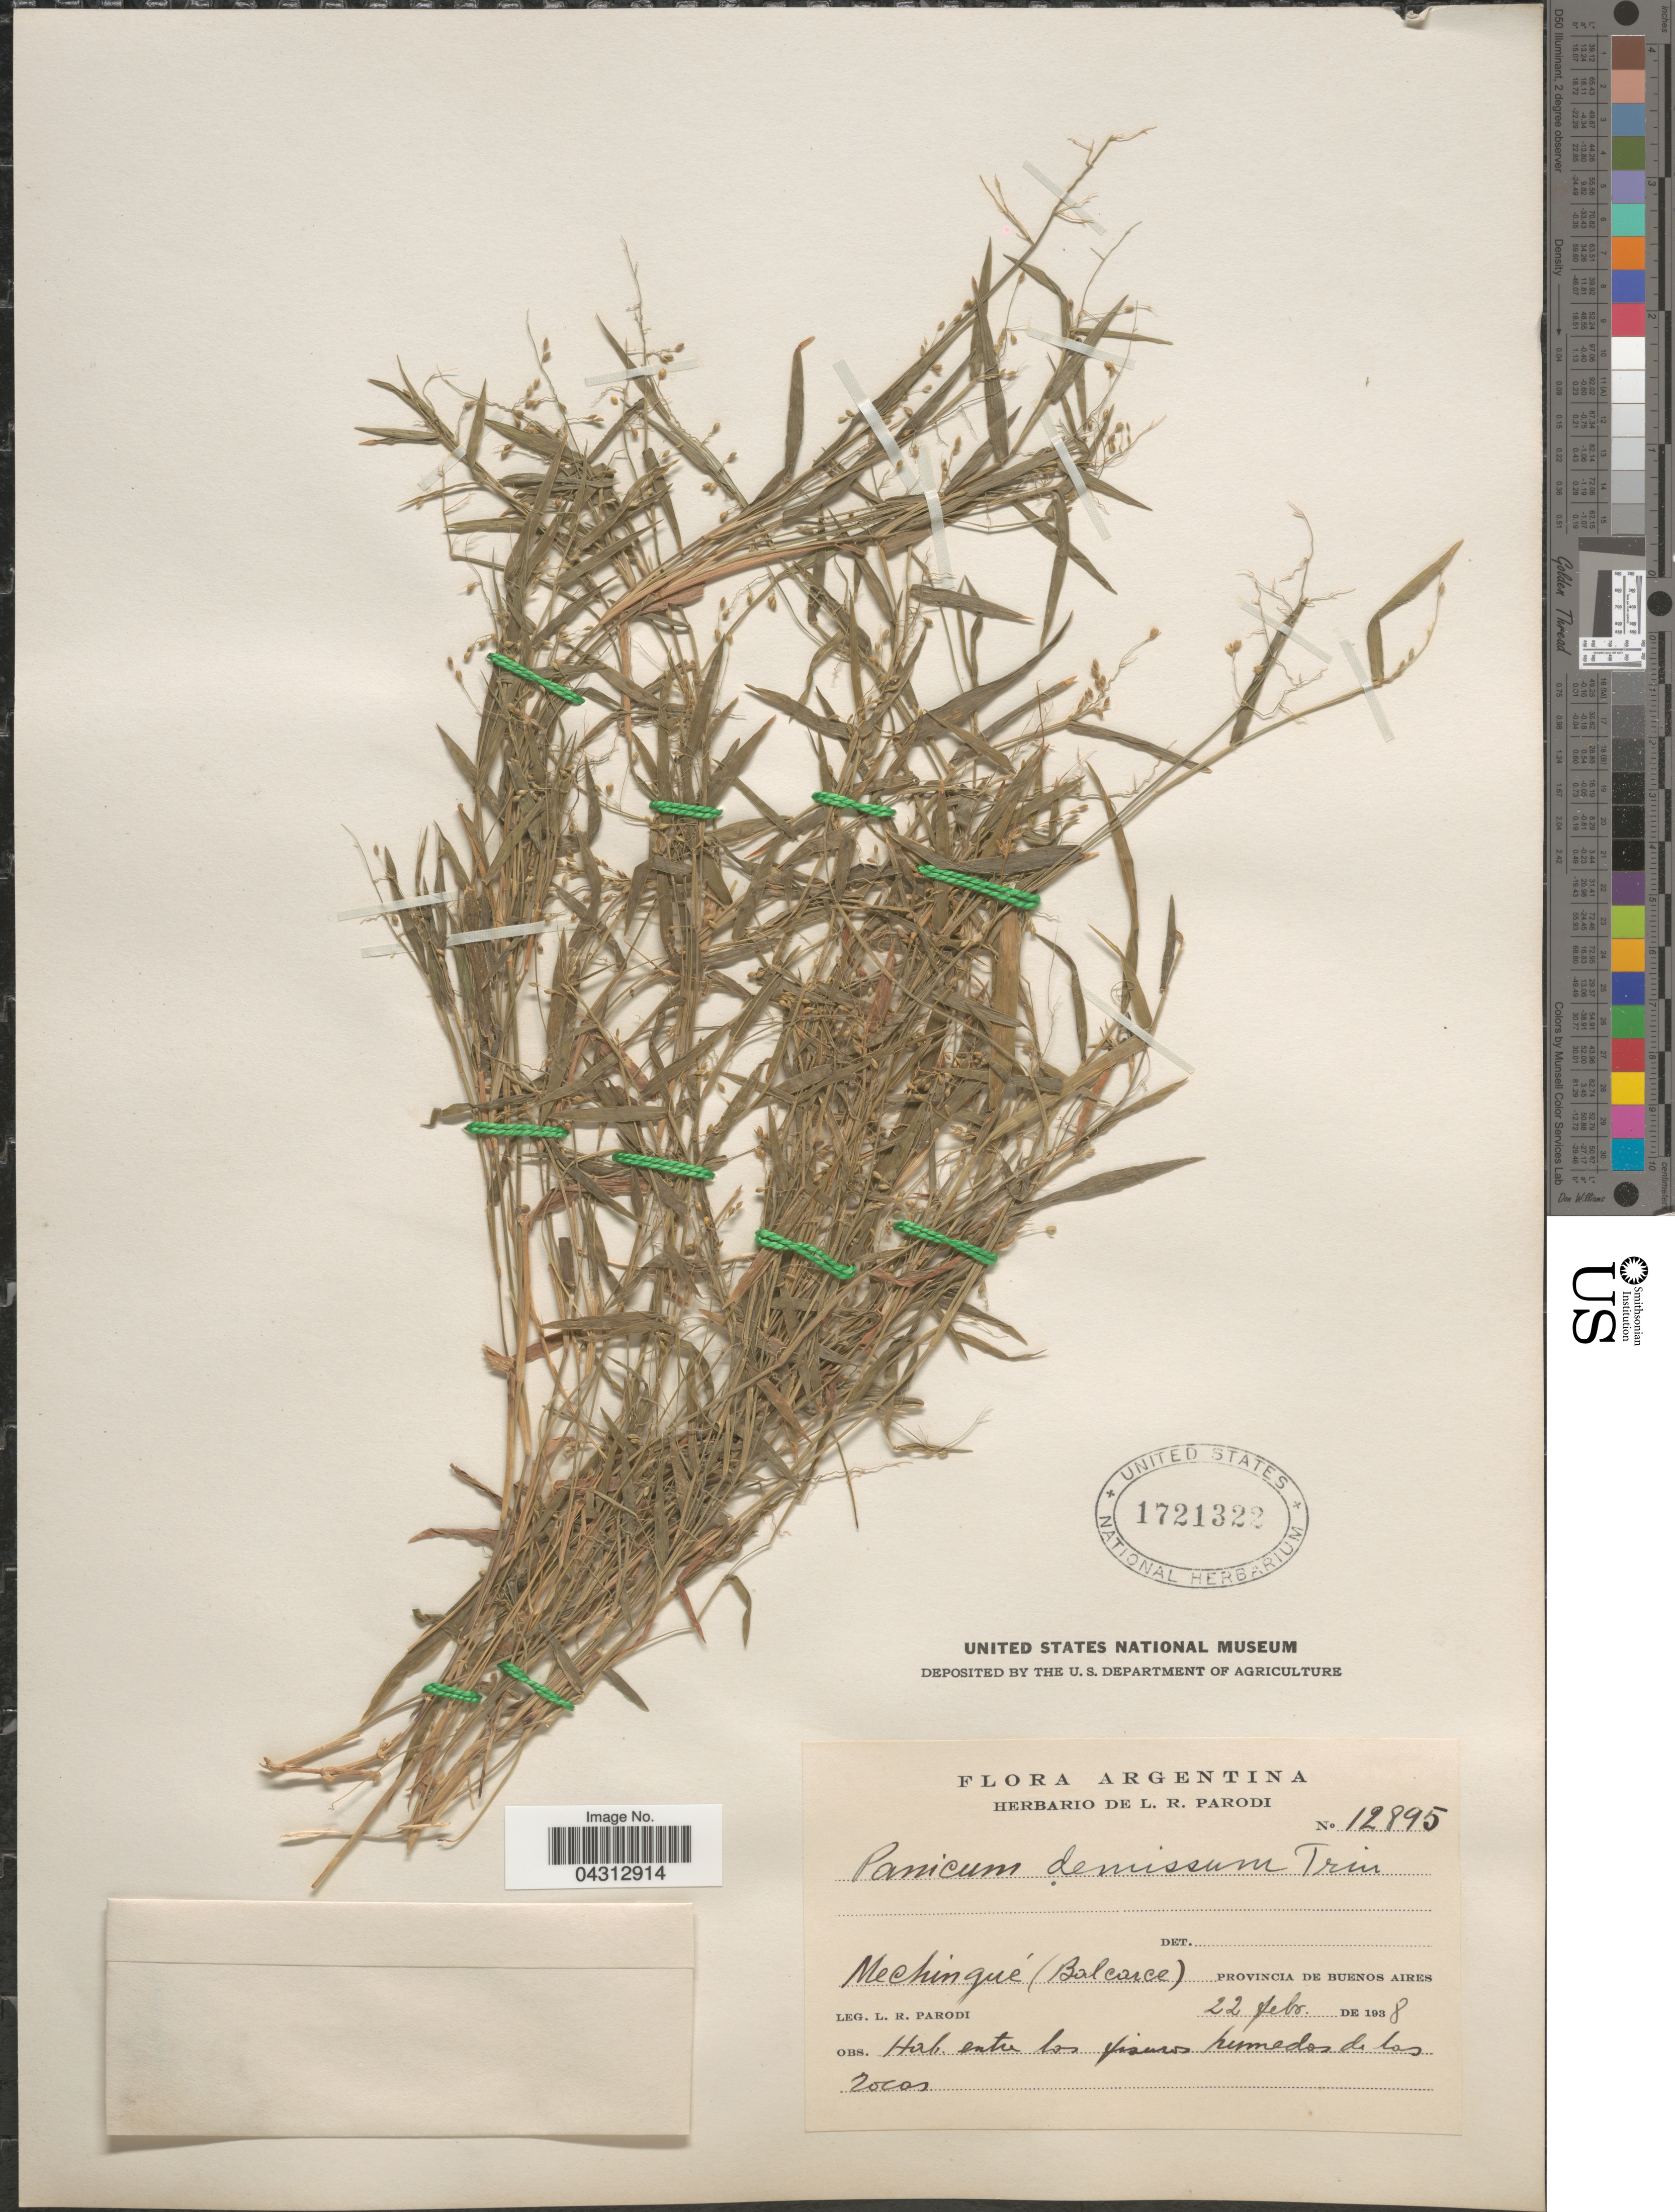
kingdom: Plantae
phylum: Tracheophyta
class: Liliopsida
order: Poales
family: Poaceae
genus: Dichanthelium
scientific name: Dichanthelium sabulorum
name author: (Lam.) Gould & C.A. Clark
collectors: L. R. Parodi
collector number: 12895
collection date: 1938-02-22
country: Argentina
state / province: Buenos Aires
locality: Mechinqué (Balcarce).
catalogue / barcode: US 1721322